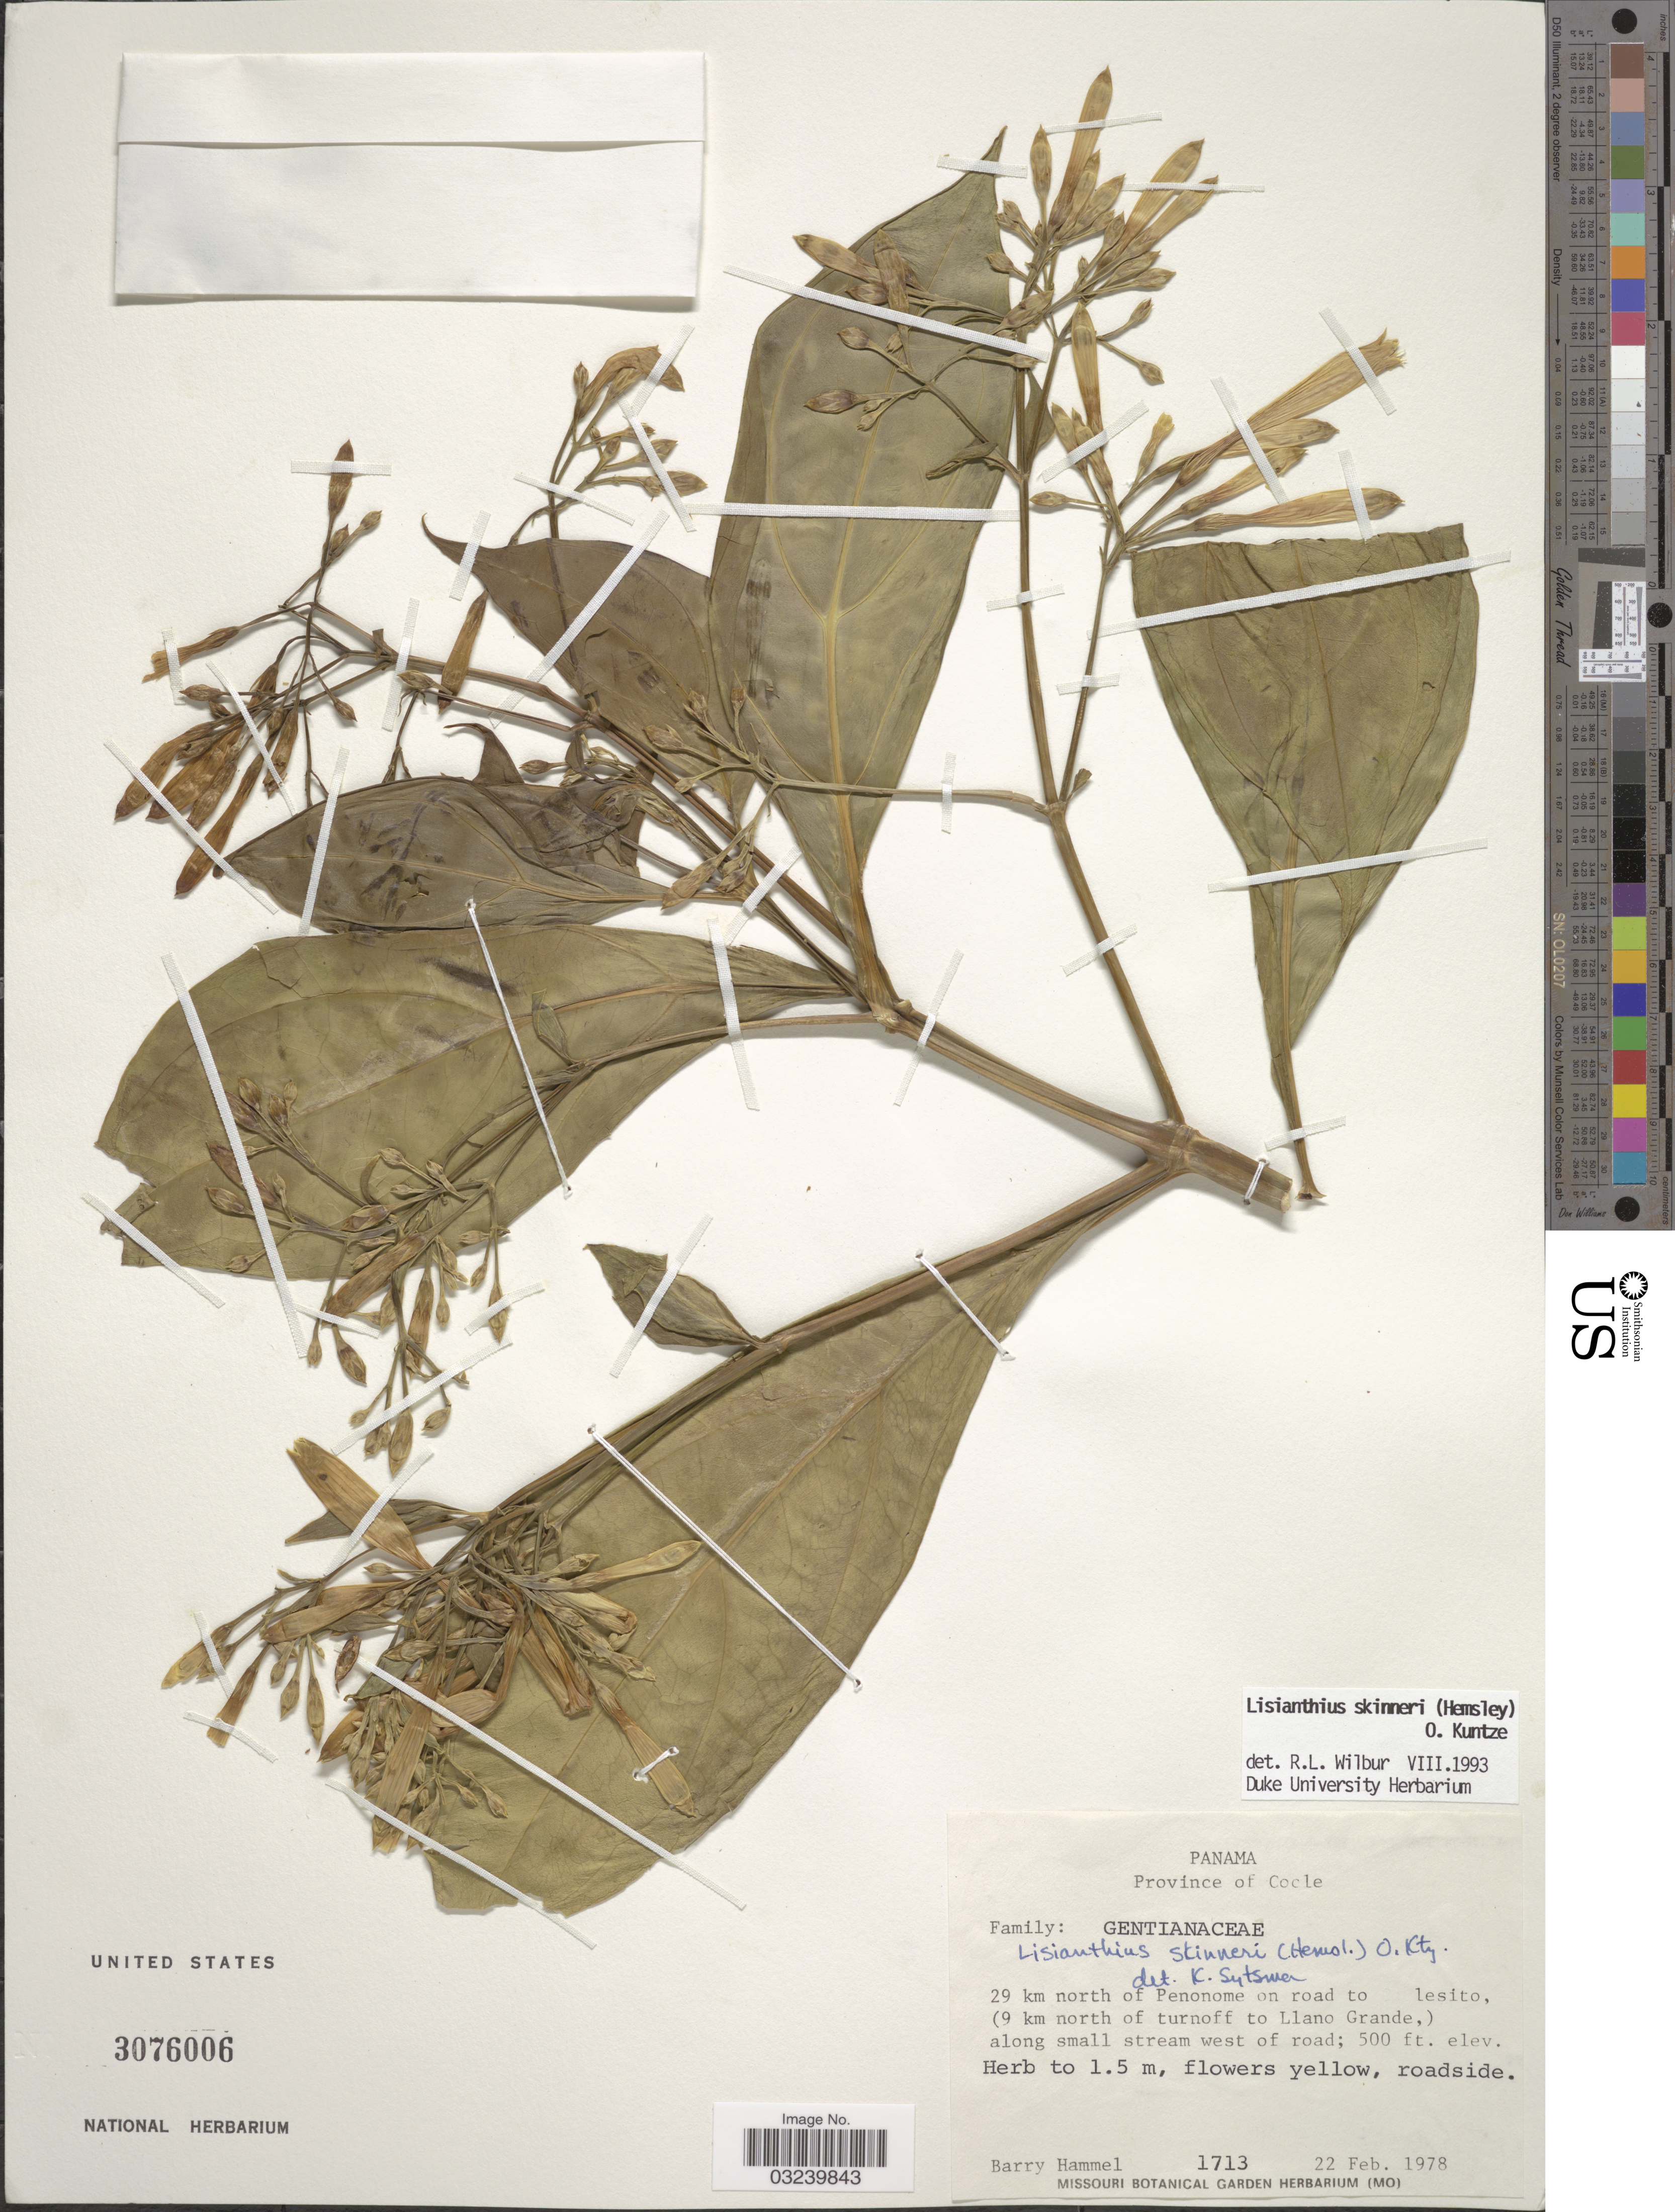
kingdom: Plantae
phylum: Tracheophyta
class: Magnoliopsida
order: Gentianales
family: Gentianaceae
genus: Lisianthius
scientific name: Lisianthius skinneri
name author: (Hemsl.) Kuntze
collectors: B. Hammel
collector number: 1713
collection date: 1978-02-22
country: Panama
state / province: Coclé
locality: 29 km north of Penonome on road to lesito, (9 km north of turnoff to Llano Grande,) along small stream west of road.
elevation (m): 152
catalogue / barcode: US 3076006